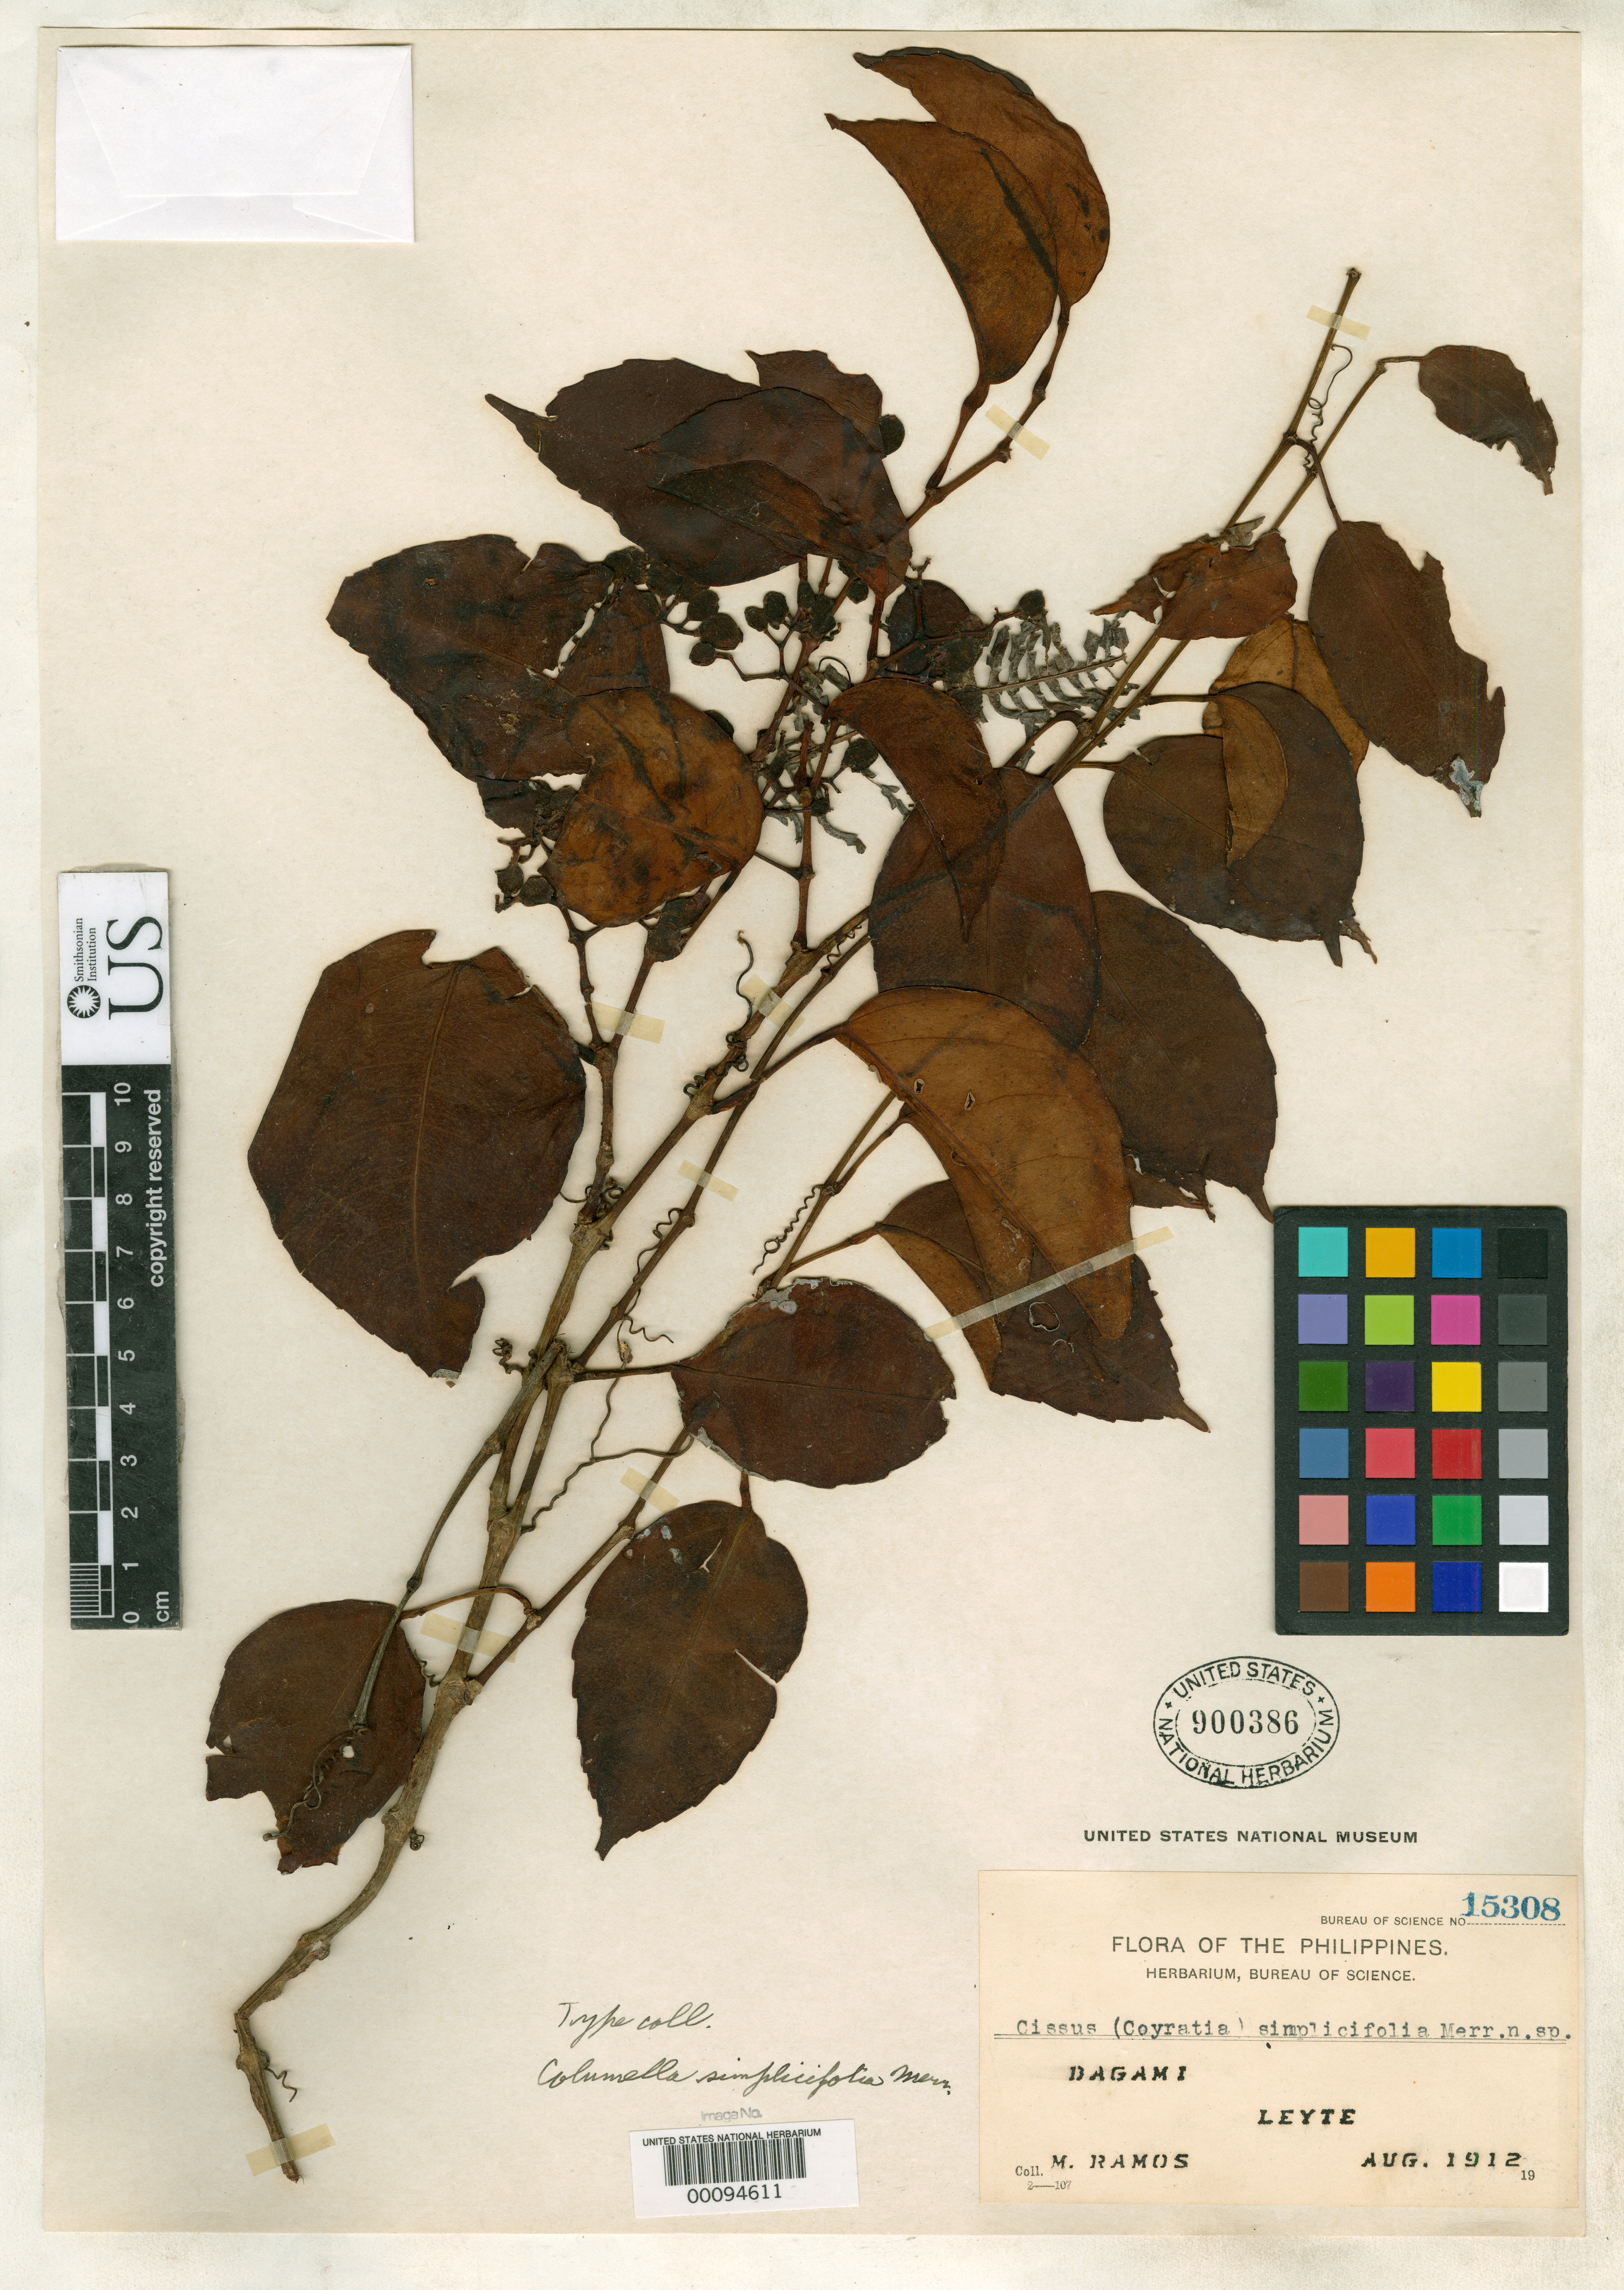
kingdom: Plantae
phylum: Tracheophyta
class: Magnoliopsida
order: Vitales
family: Vitaceae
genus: Columella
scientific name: Columella simplicifolia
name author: Merr.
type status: Isotype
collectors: M. Ramos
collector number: Bur. Sci. 15308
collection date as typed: Aug 1912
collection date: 1912-08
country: Philippines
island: Leyte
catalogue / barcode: US 900386